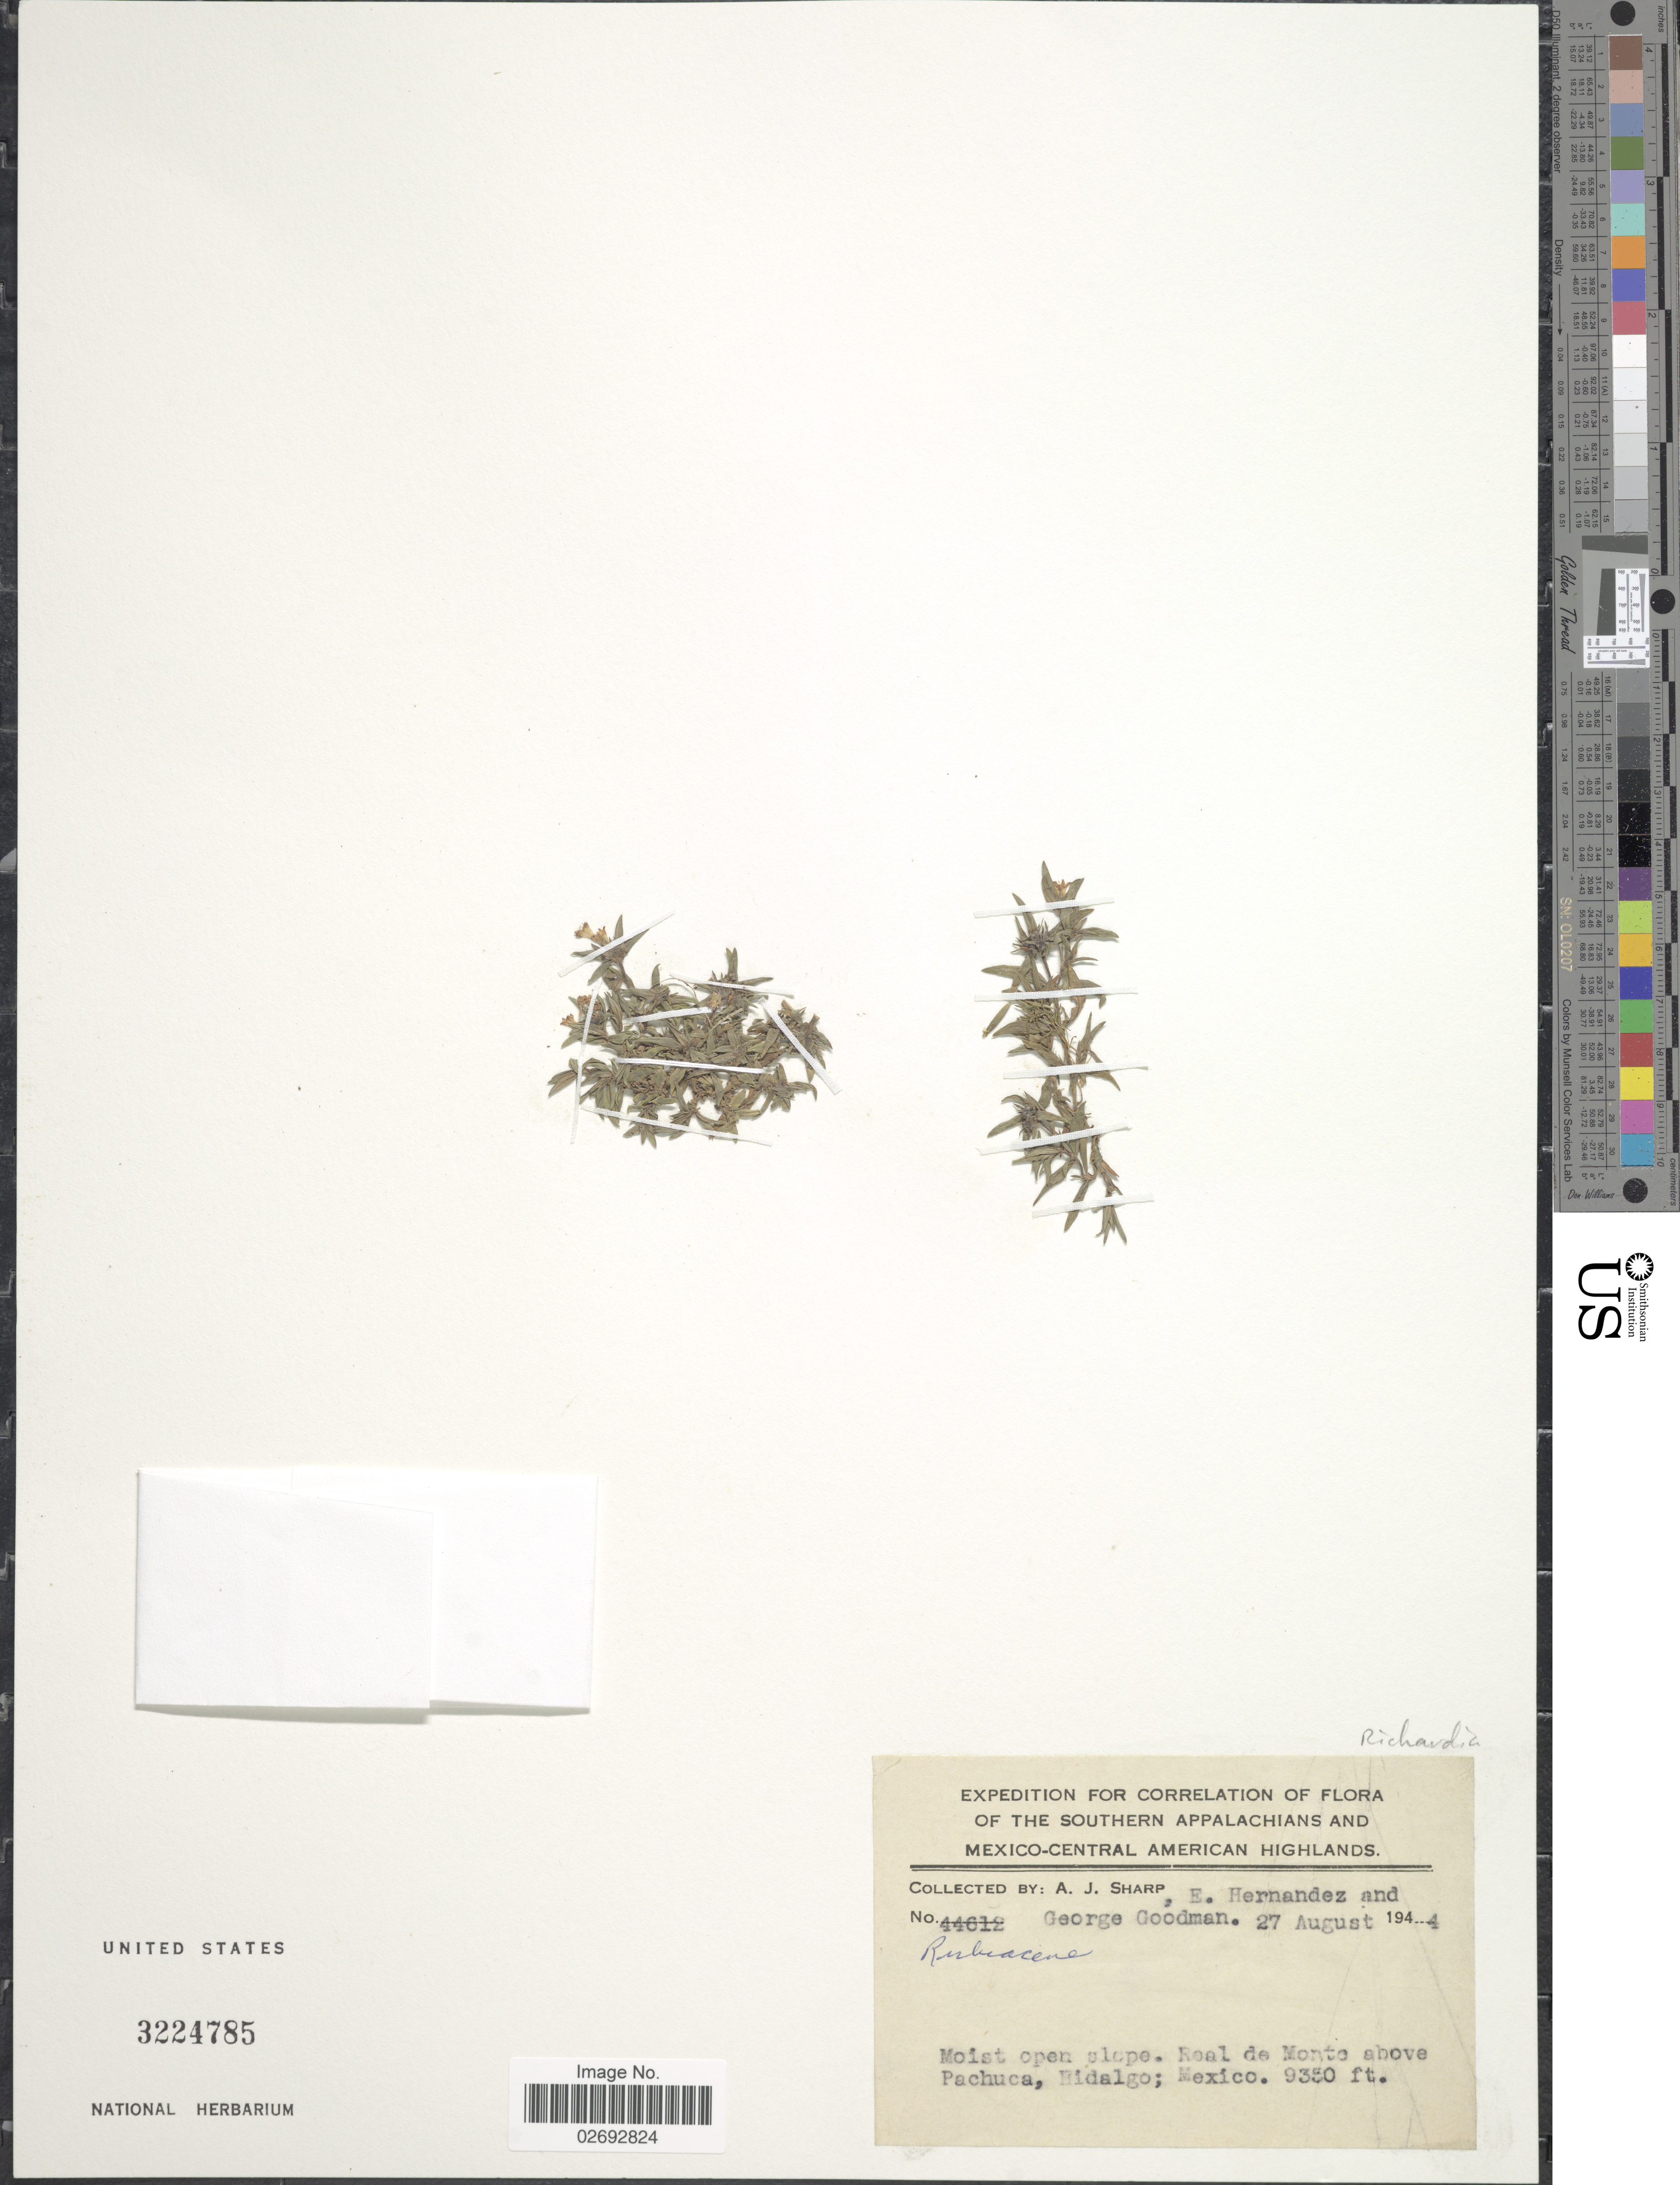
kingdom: Plantae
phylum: Tracheophyta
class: Magnoliopsida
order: Gentianales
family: Rubiaceae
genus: Richardia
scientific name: Richardia sp.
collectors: A. J. Sharp, E. Hernandez & G. J. Goodman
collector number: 44612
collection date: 1944-08-27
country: Mexico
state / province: Hidalgo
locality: Southern Appalachians and Mexico-Central American Highlands. Real de Monte above Pachuca.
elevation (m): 2850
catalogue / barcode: US 3224785